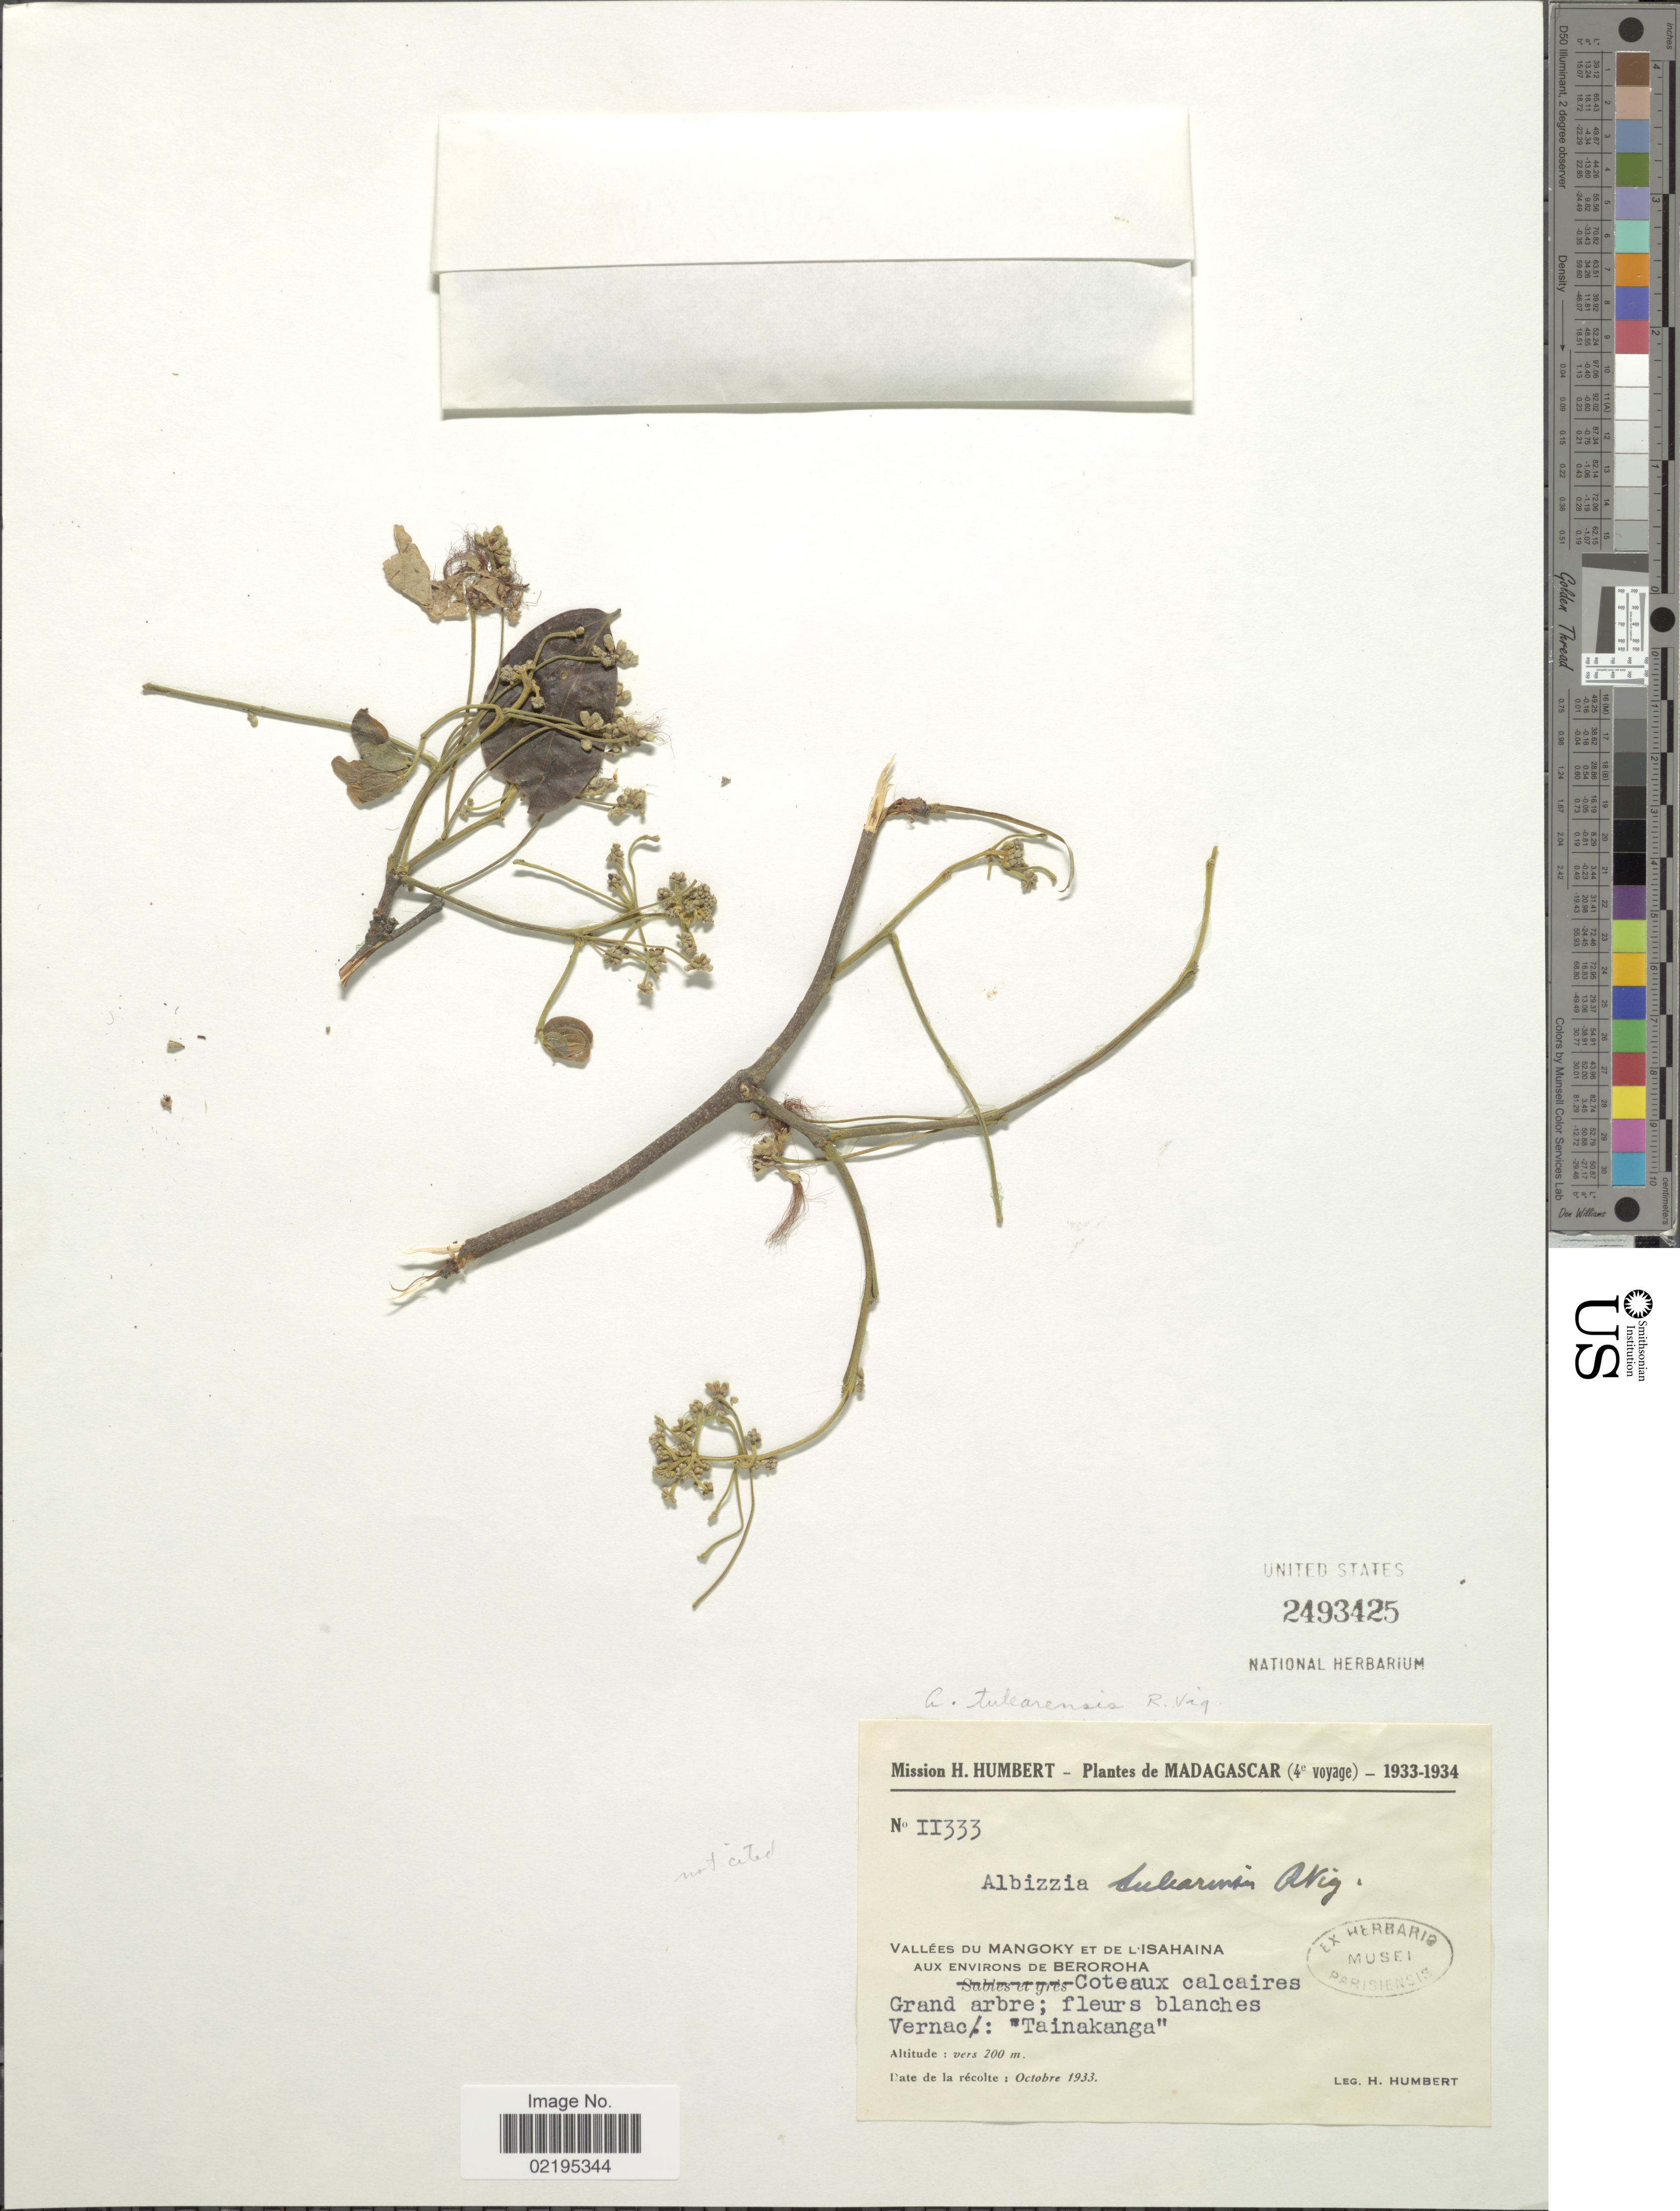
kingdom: Plantae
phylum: Tracheophyta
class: Magnoliopsida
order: Fabales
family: Fabaceae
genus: Albizia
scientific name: Albizia tulearensis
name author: R. Vig.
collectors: H. Humbert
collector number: II333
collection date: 1933-10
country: Madagascar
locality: Vallees du Mangoky et de L'Isahaina, aux environs de Beroroha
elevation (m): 200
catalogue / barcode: US 2493425